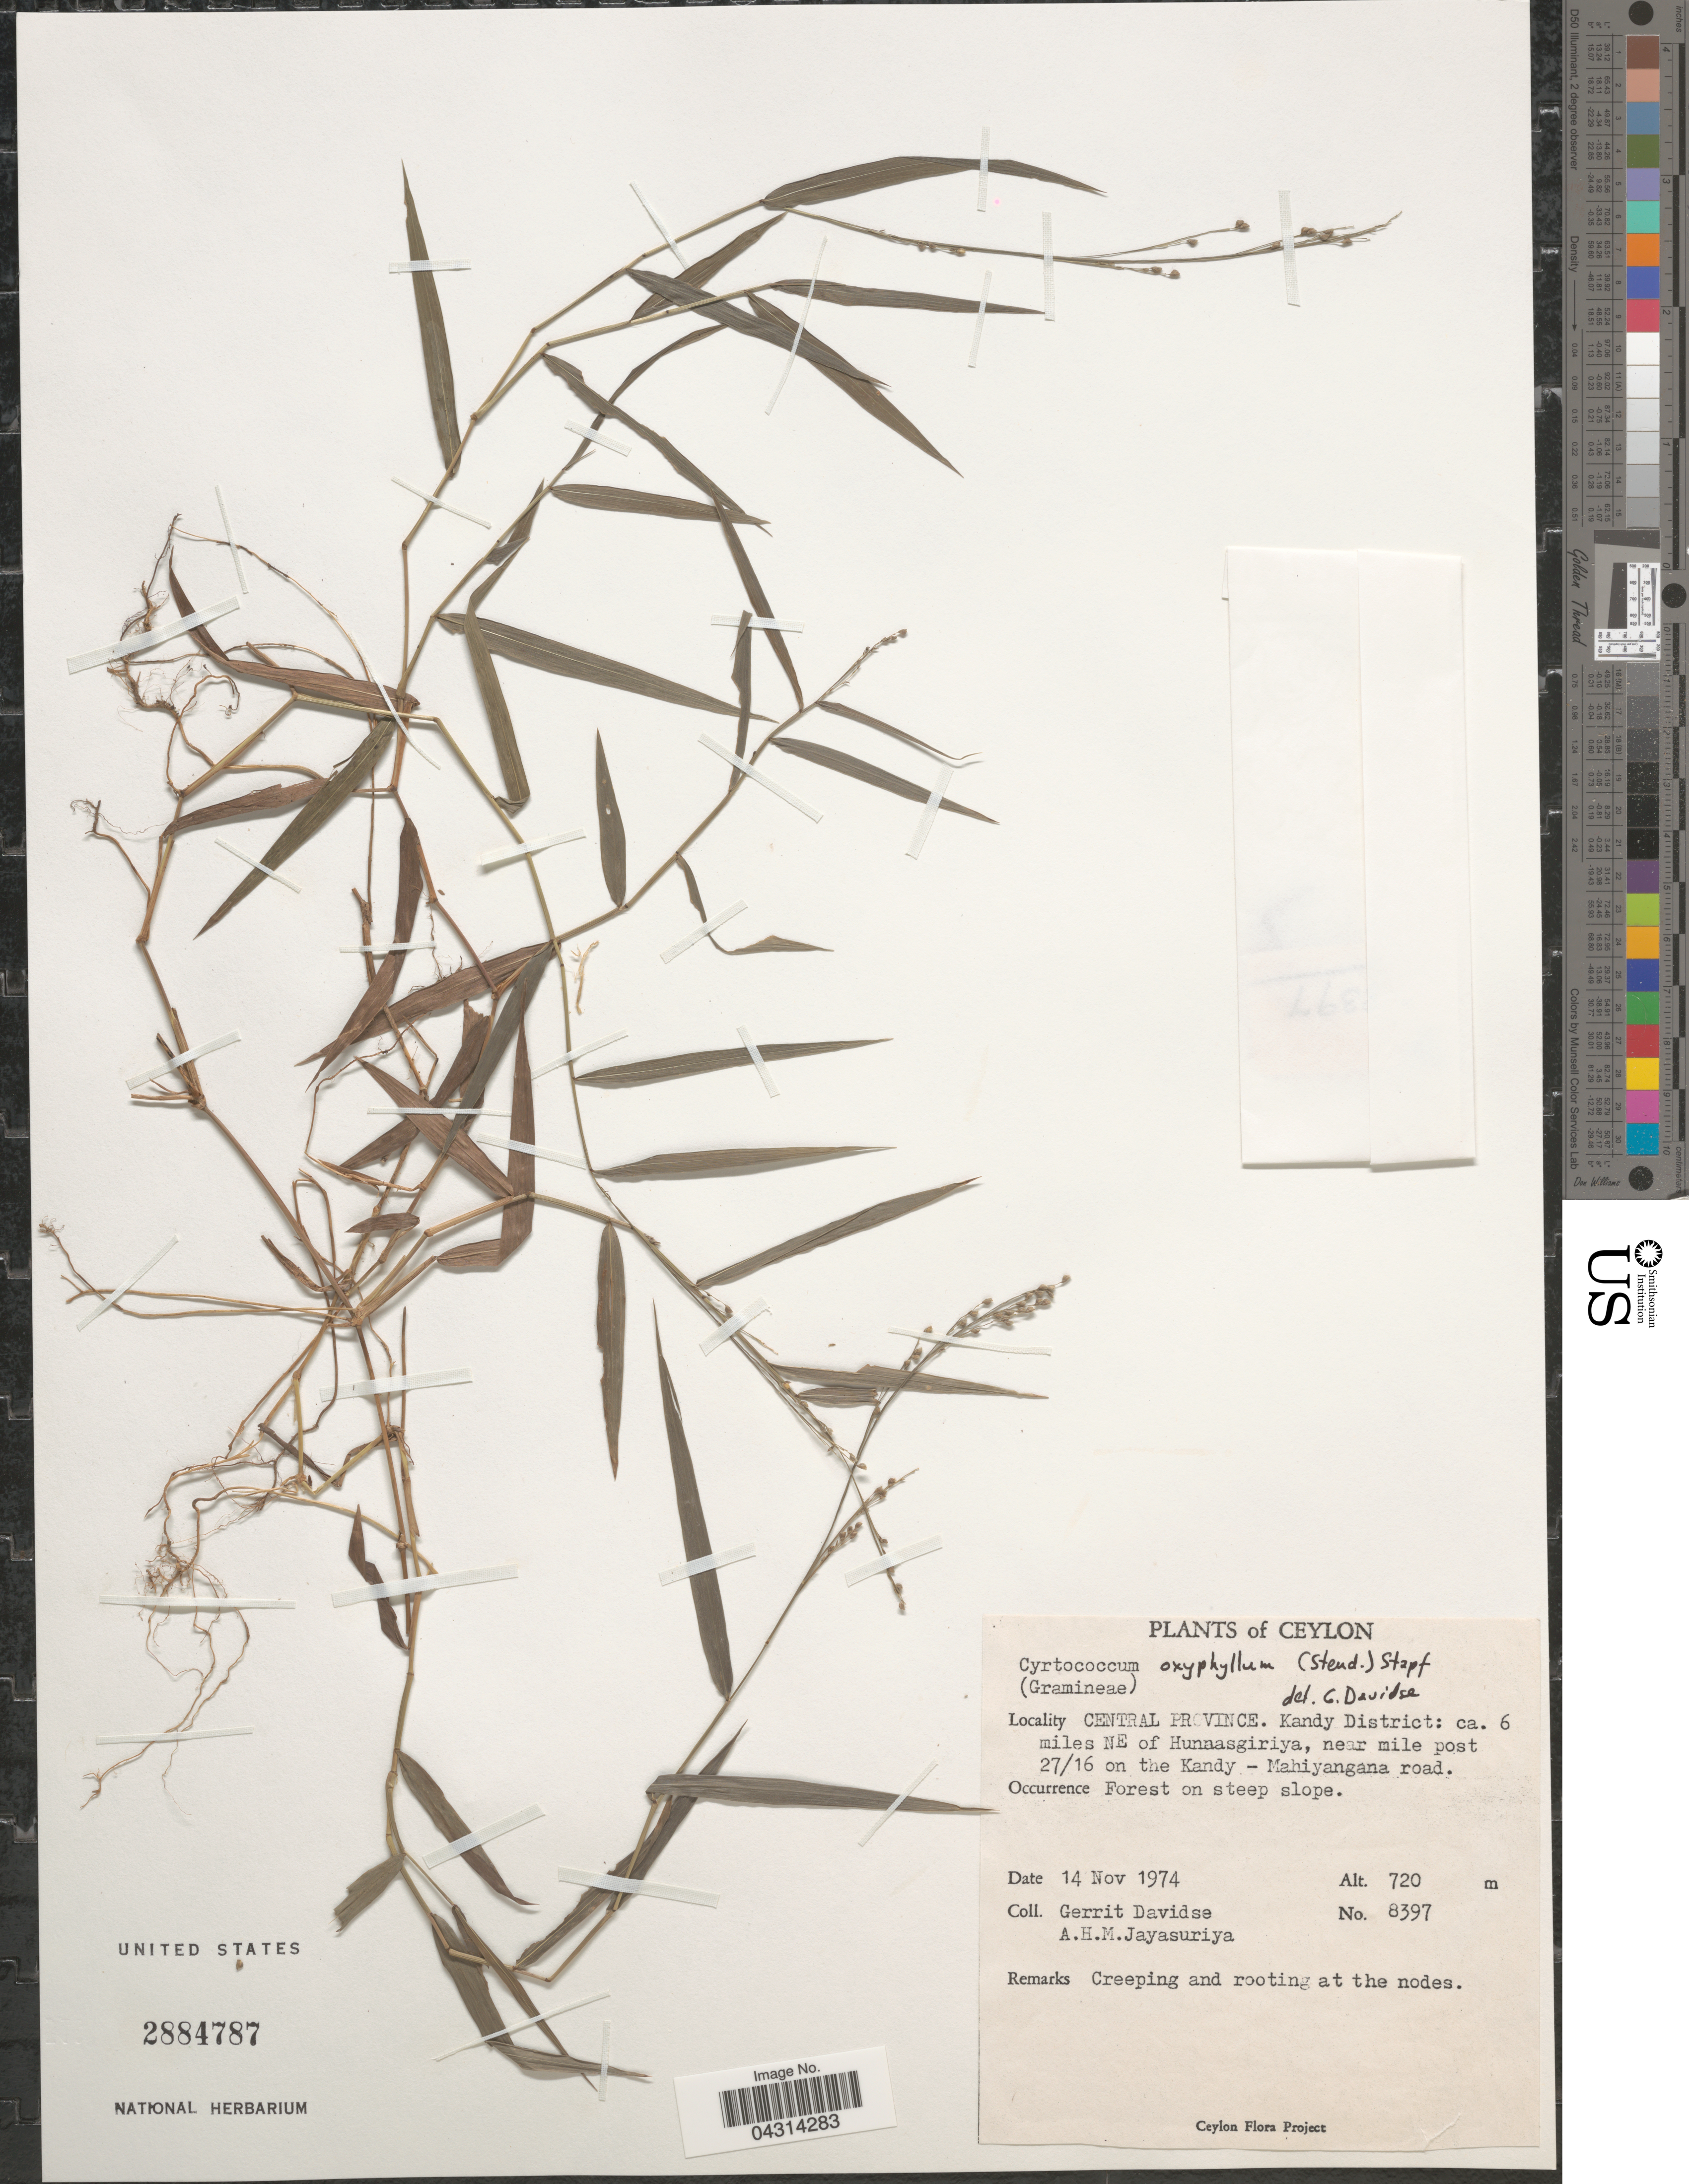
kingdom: Plantae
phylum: Tracheophyta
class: Liliopsida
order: Poales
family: Poaceae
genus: Cyrtococcum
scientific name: Cyrtococcum oxyphyllum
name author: (Steud.) Stapf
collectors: G. Davidse & A. H. Jayasuriya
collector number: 8397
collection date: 1974-11-14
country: Sri Lanka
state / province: Central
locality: Ceylon. Kandy District: ca. 6 miles NE of Hunnasgiriya, near mile post 27/16 on the Kandy Mahiyangana road.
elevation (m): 720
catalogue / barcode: US 2884787